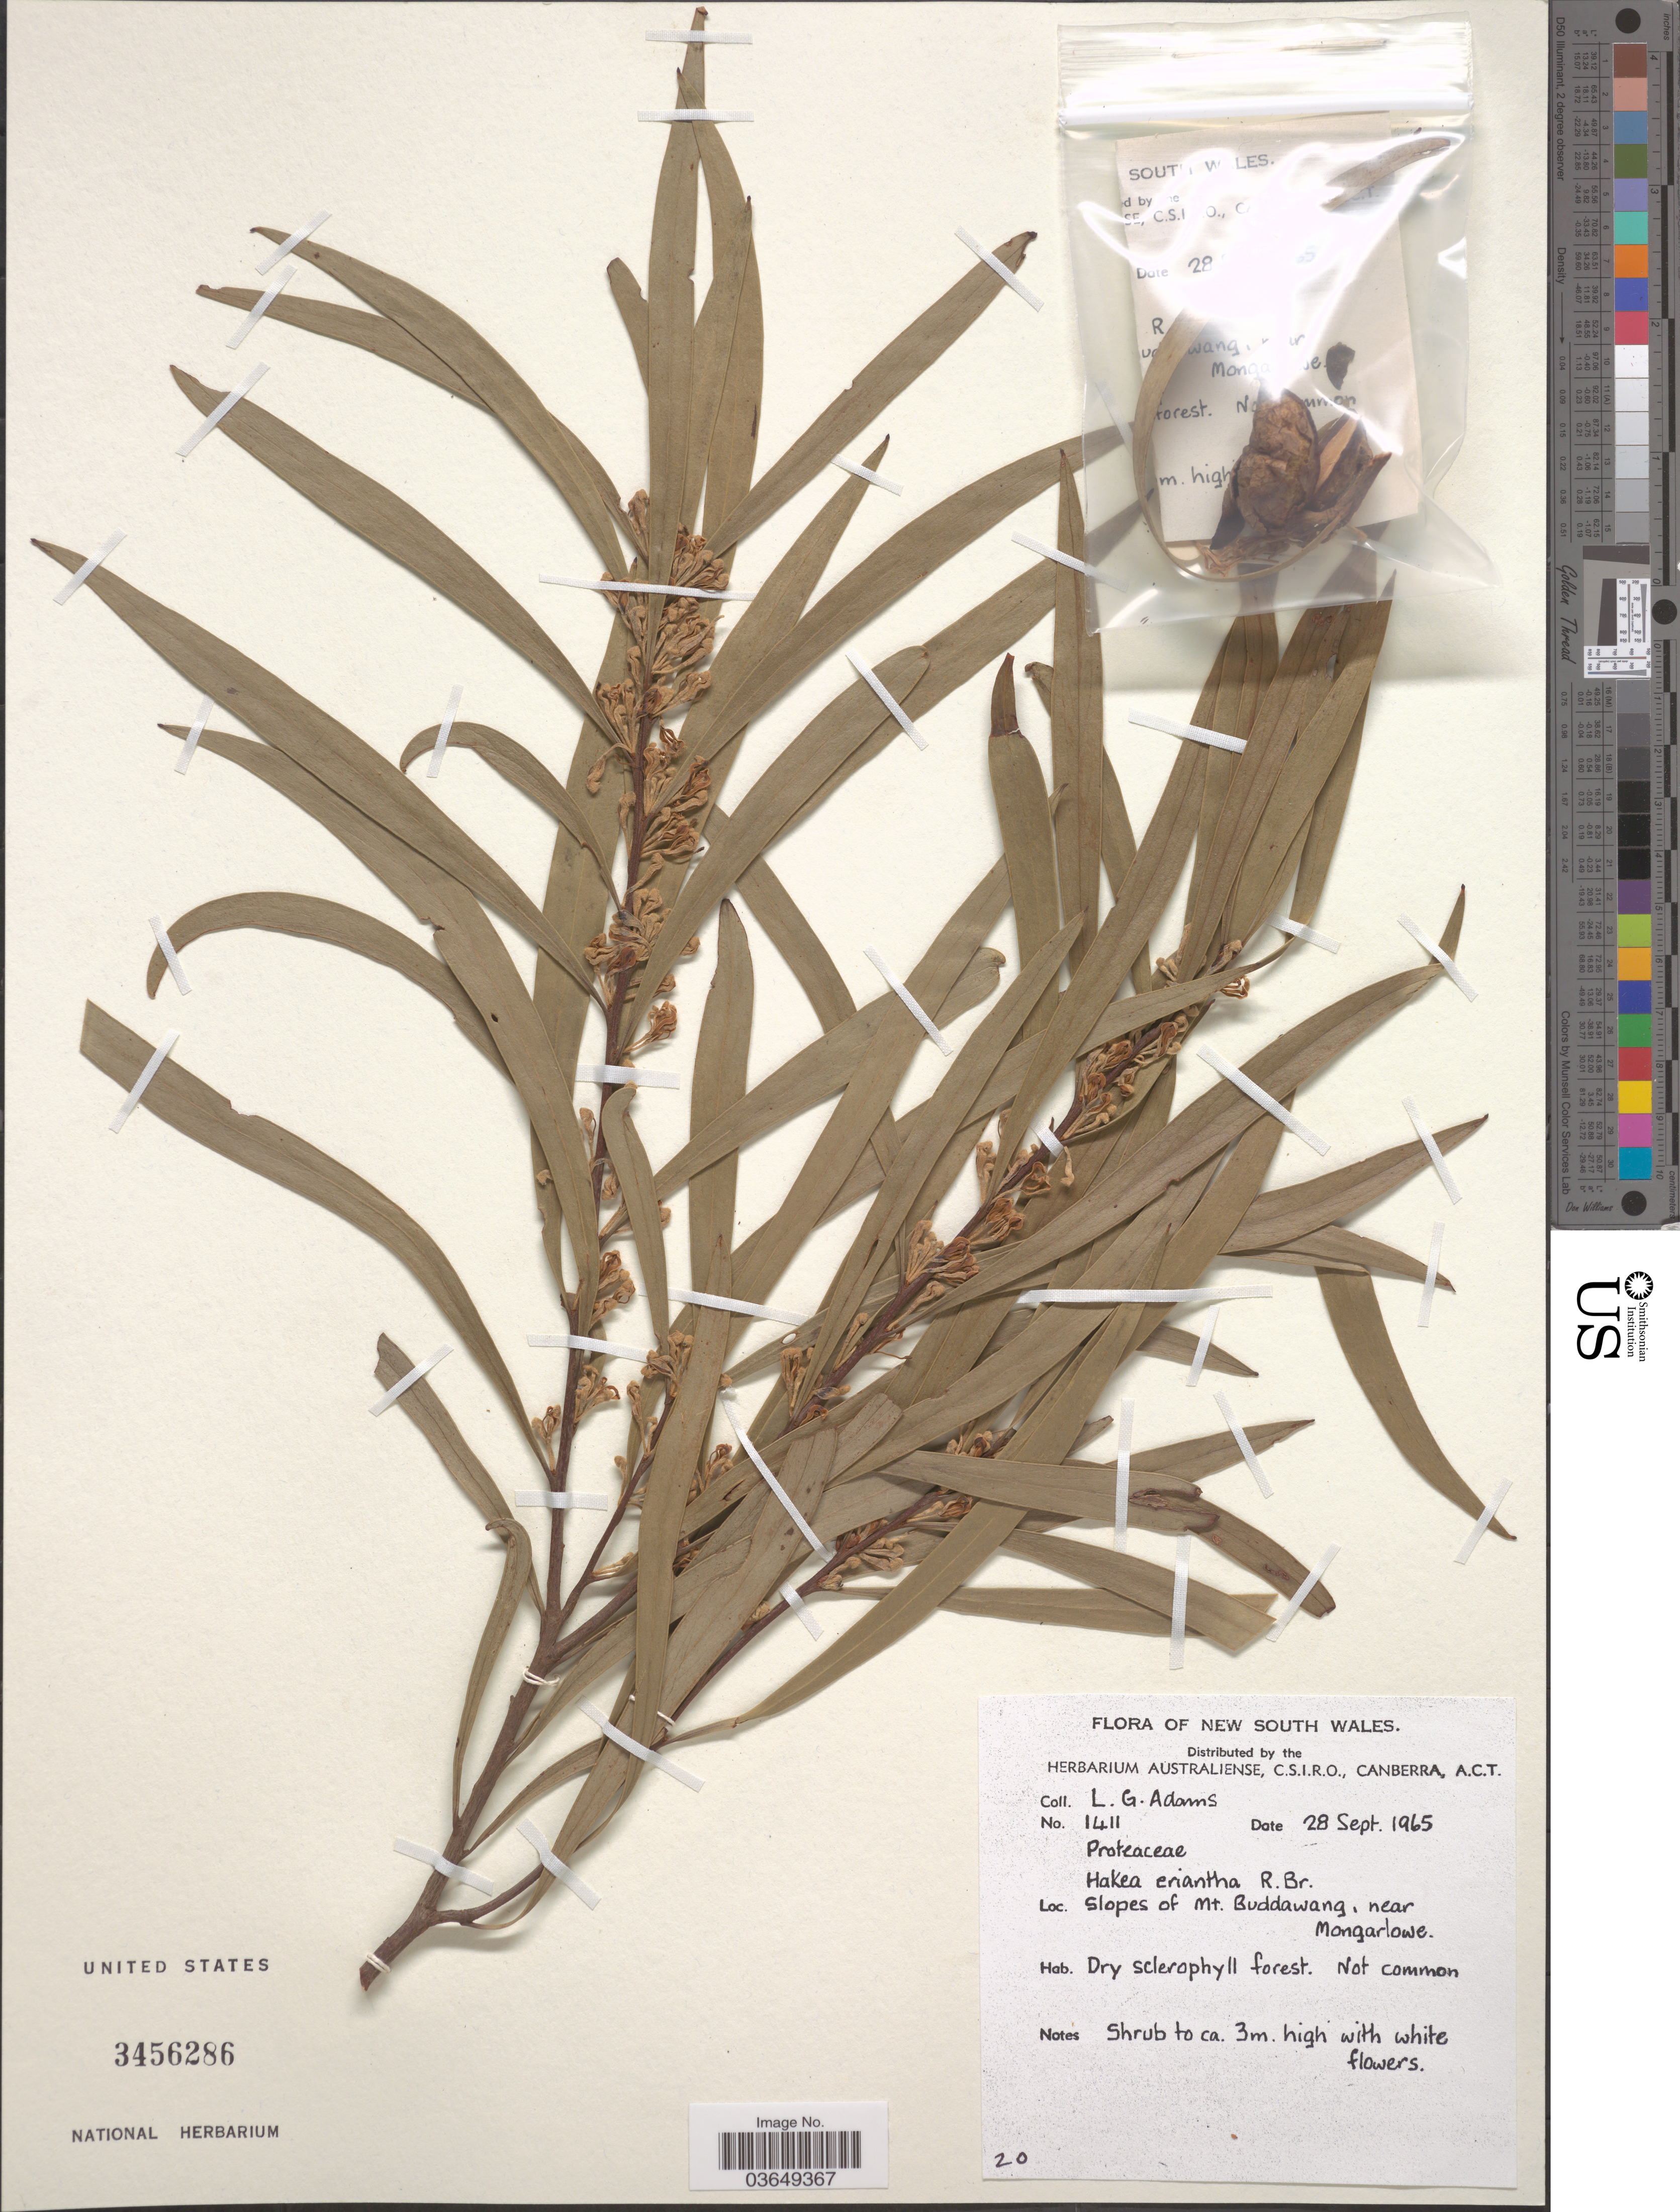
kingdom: Plantae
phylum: Tracheophyta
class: Magnoliopsida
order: Proteales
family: Proteaceae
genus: Hakea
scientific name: Hakea eriantha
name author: R. Br.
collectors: L. G. Adams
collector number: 1411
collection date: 1965-09-28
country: Australia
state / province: New South Wales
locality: Slopes of Mt. Buddawang, near Mongarlowe.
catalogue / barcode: US 3456286